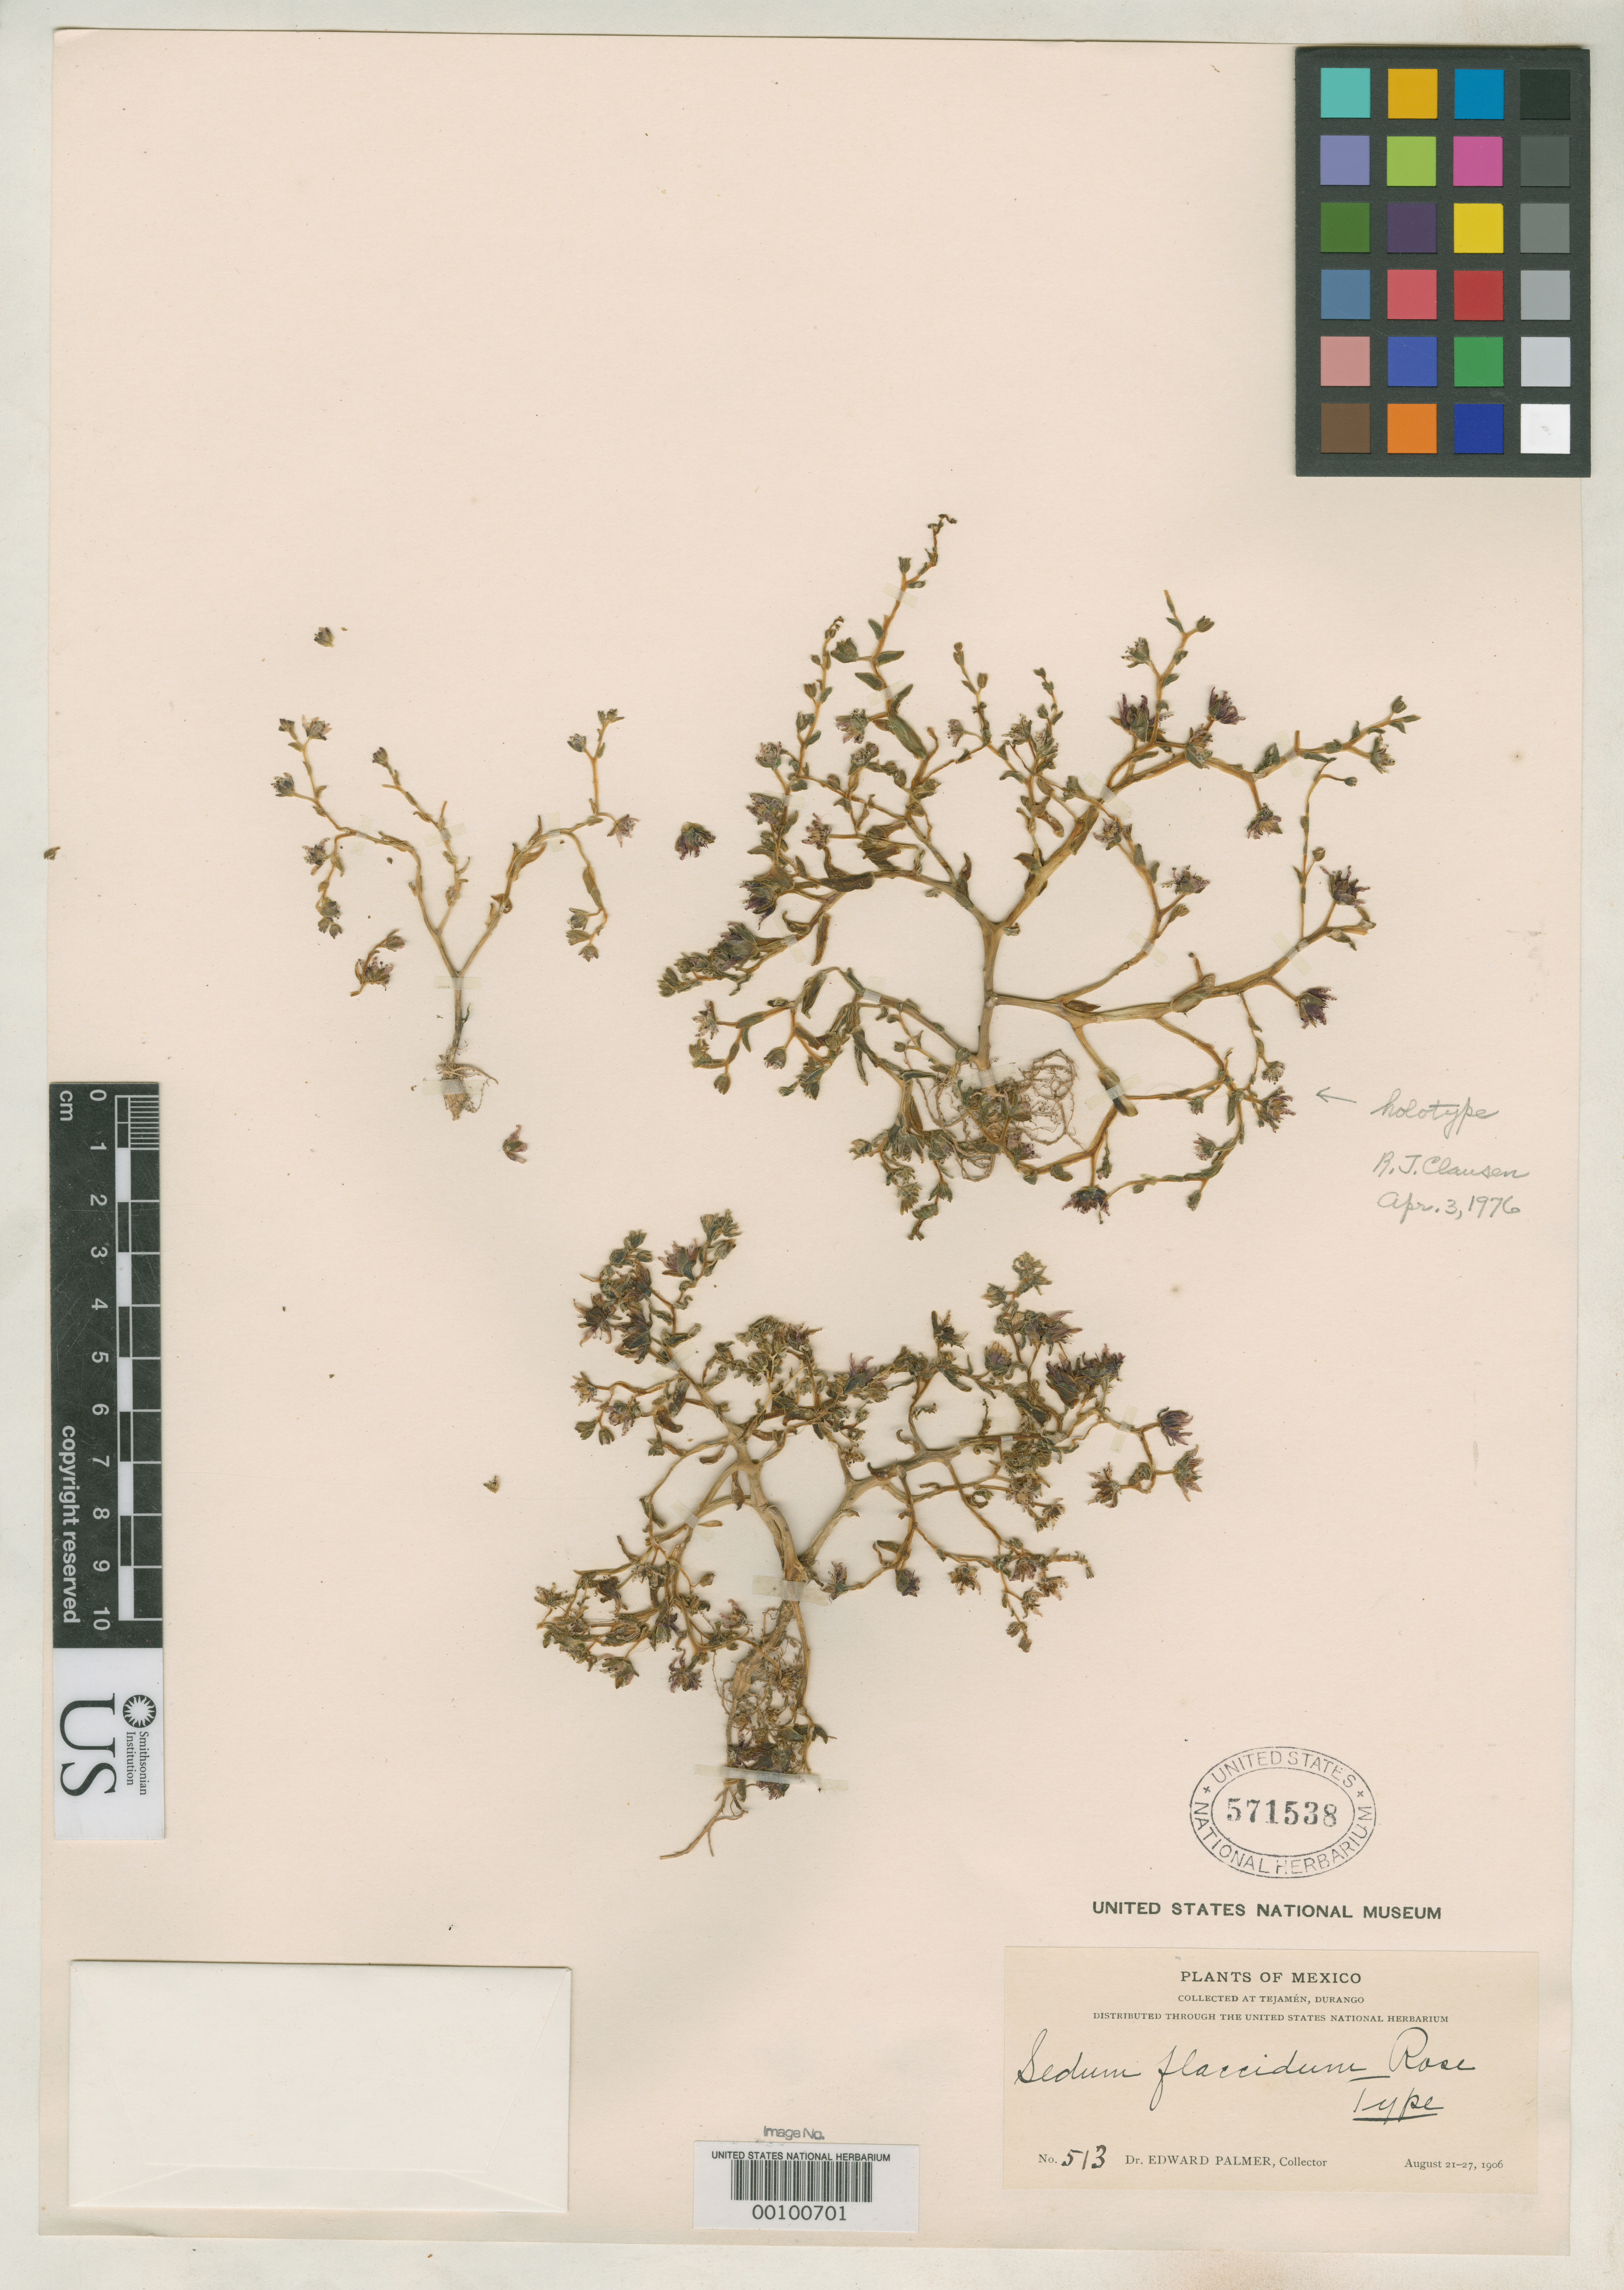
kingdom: Plantae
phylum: Tracheophyta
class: Magnoliopsida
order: Saxifragales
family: Crassulaceae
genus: Sedum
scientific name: Sedum flaccidum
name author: Rose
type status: Holotype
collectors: E. Palmer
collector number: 513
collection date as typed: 21 Aug 1906 to 27 Aug 1906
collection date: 1906-08-21/1906-08-27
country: Mexico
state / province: Durango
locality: Tejamen.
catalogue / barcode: US 571538